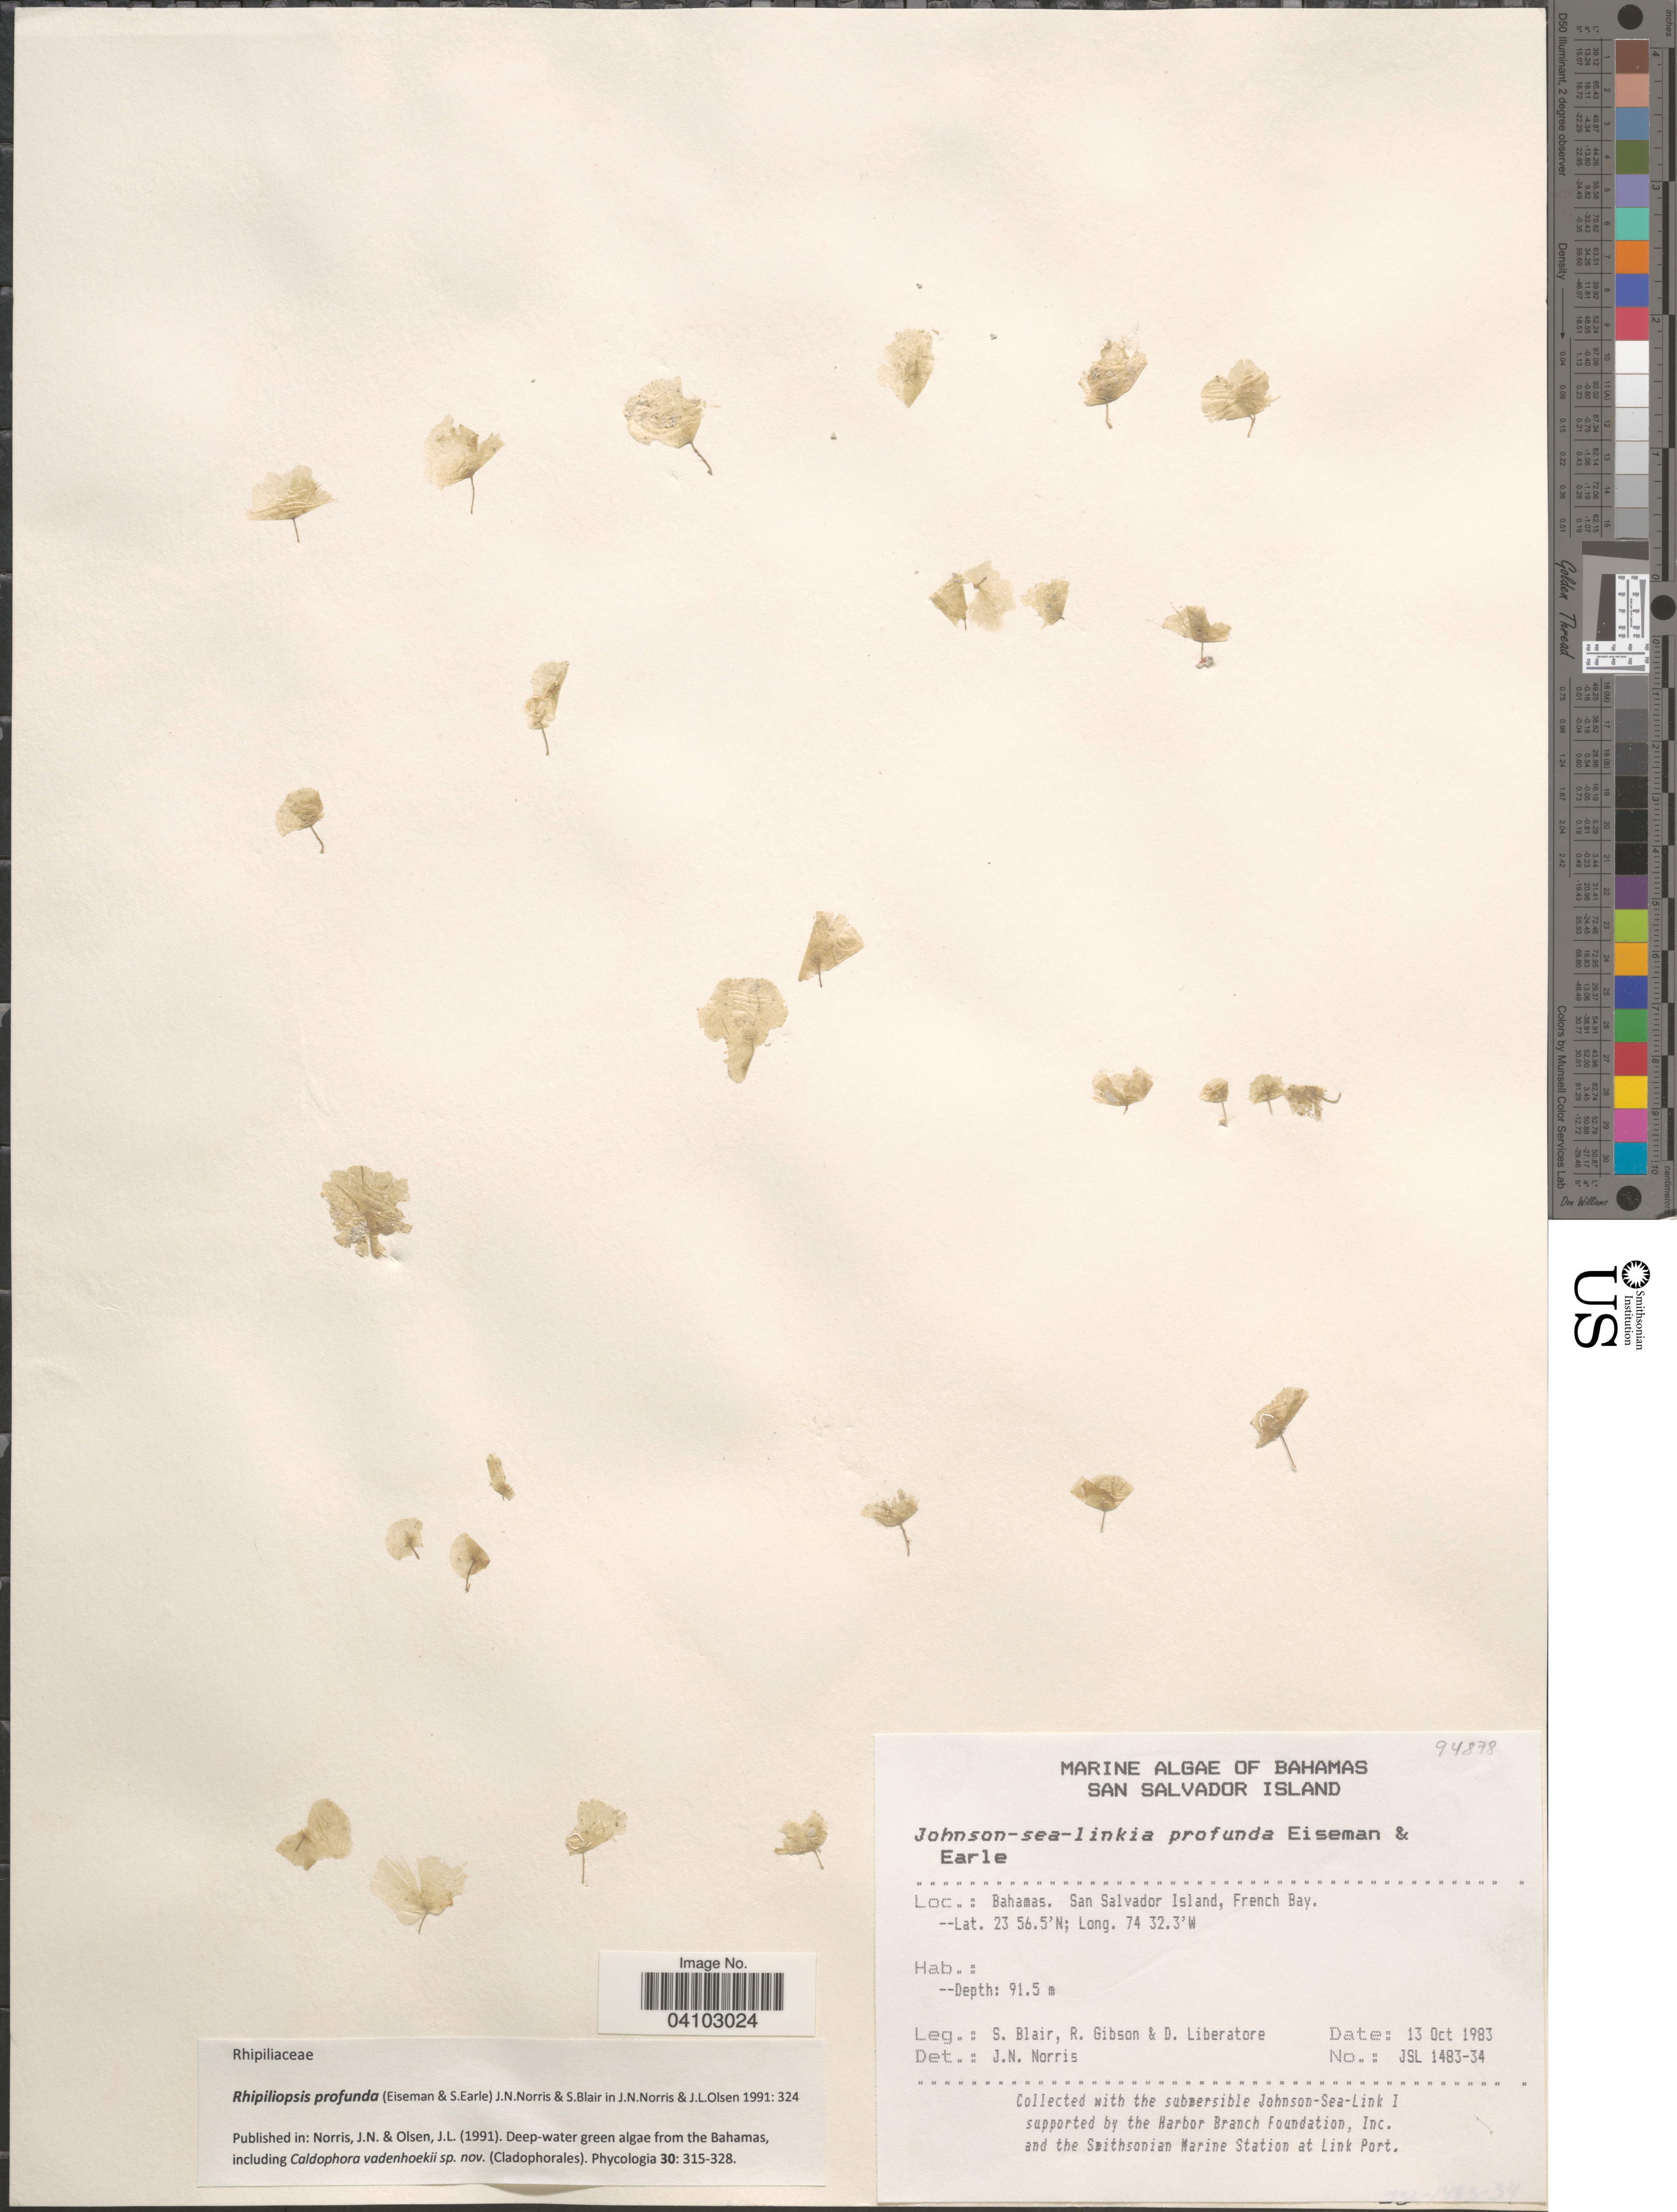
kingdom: Plantae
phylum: Chlorophyta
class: Ulvophyceae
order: Bryopsidales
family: Codiaceae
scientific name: Johnson-sea-linkia profunda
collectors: S. M. Blair, R. Gibson & D. Liberatore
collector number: JSL 1483-34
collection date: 1983-10-13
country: Bahamas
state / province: San Salvador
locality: San Salvador Island, French Bay.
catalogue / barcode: US 328420